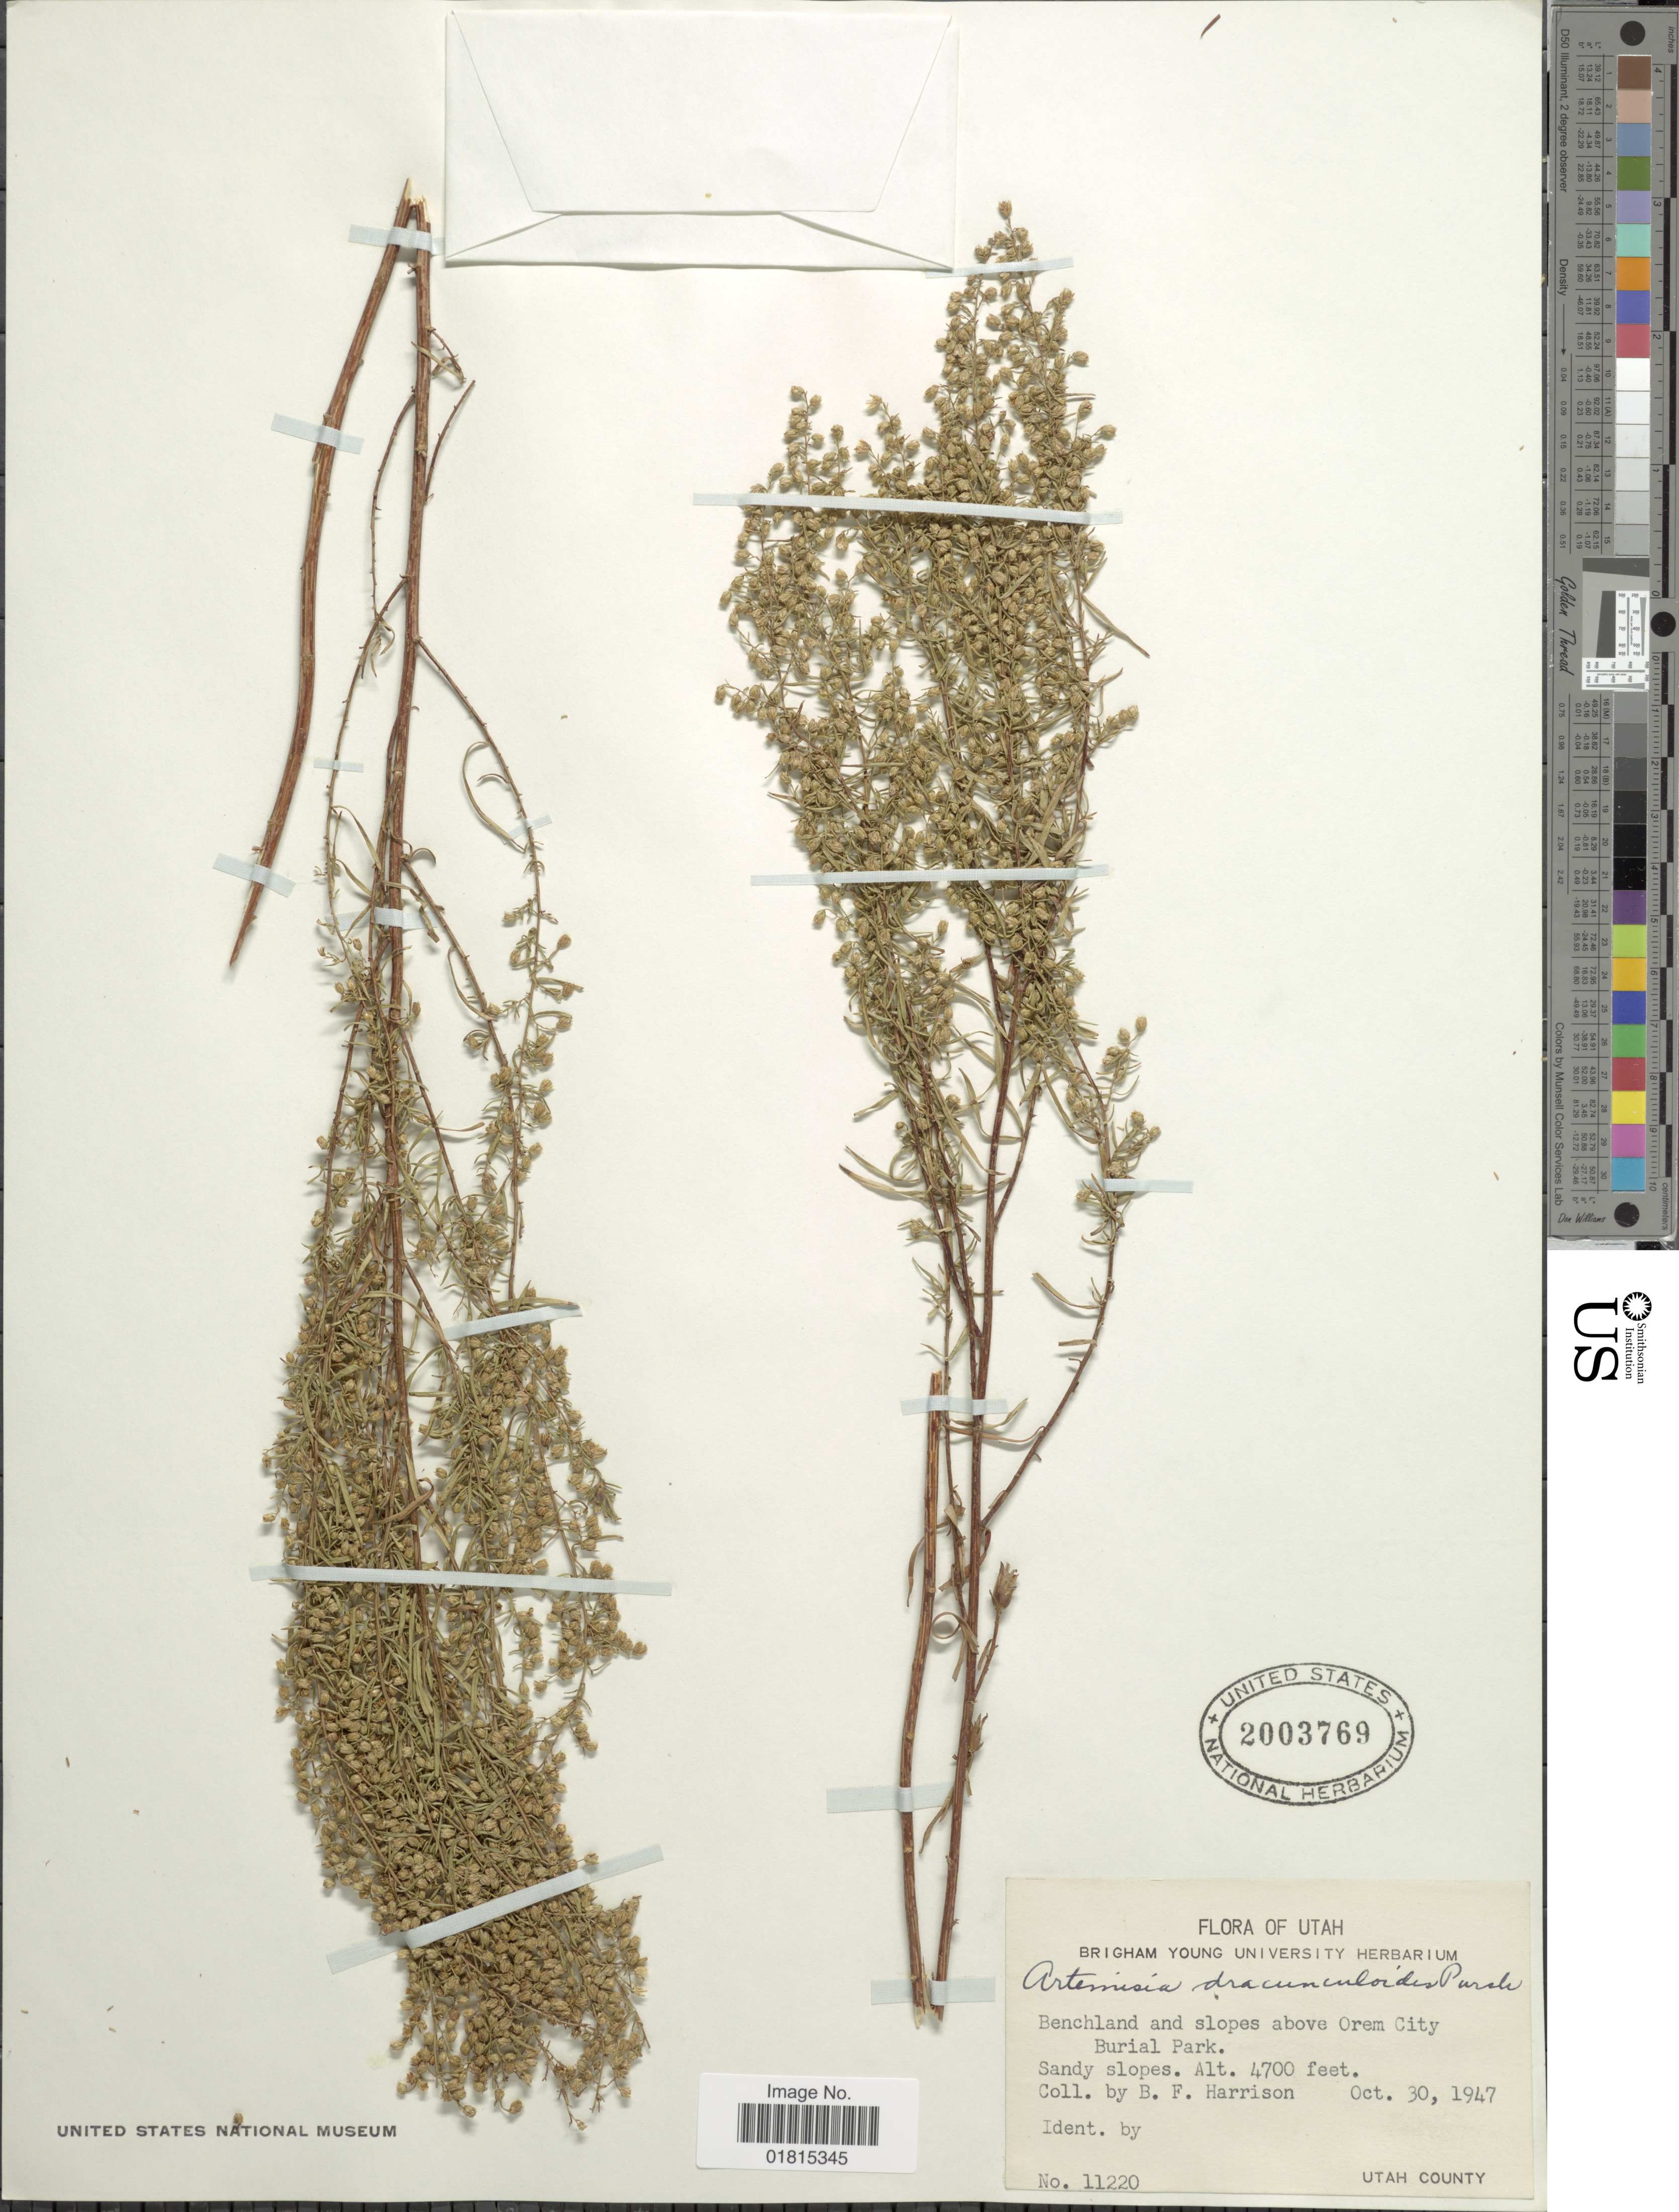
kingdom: Plantae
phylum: Tracheophyta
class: Magnoliopsida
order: Asterales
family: Asteraceae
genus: Artemisia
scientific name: Artemisia dracunculoides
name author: Pursh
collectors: B. F. Harrison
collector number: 11220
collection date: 1947-10-30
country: United States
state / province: Utah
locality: Benchland and slopes above Orem City Burial Park. Sandy slopes. Utah County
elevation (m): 1433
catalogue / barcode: US 2003769